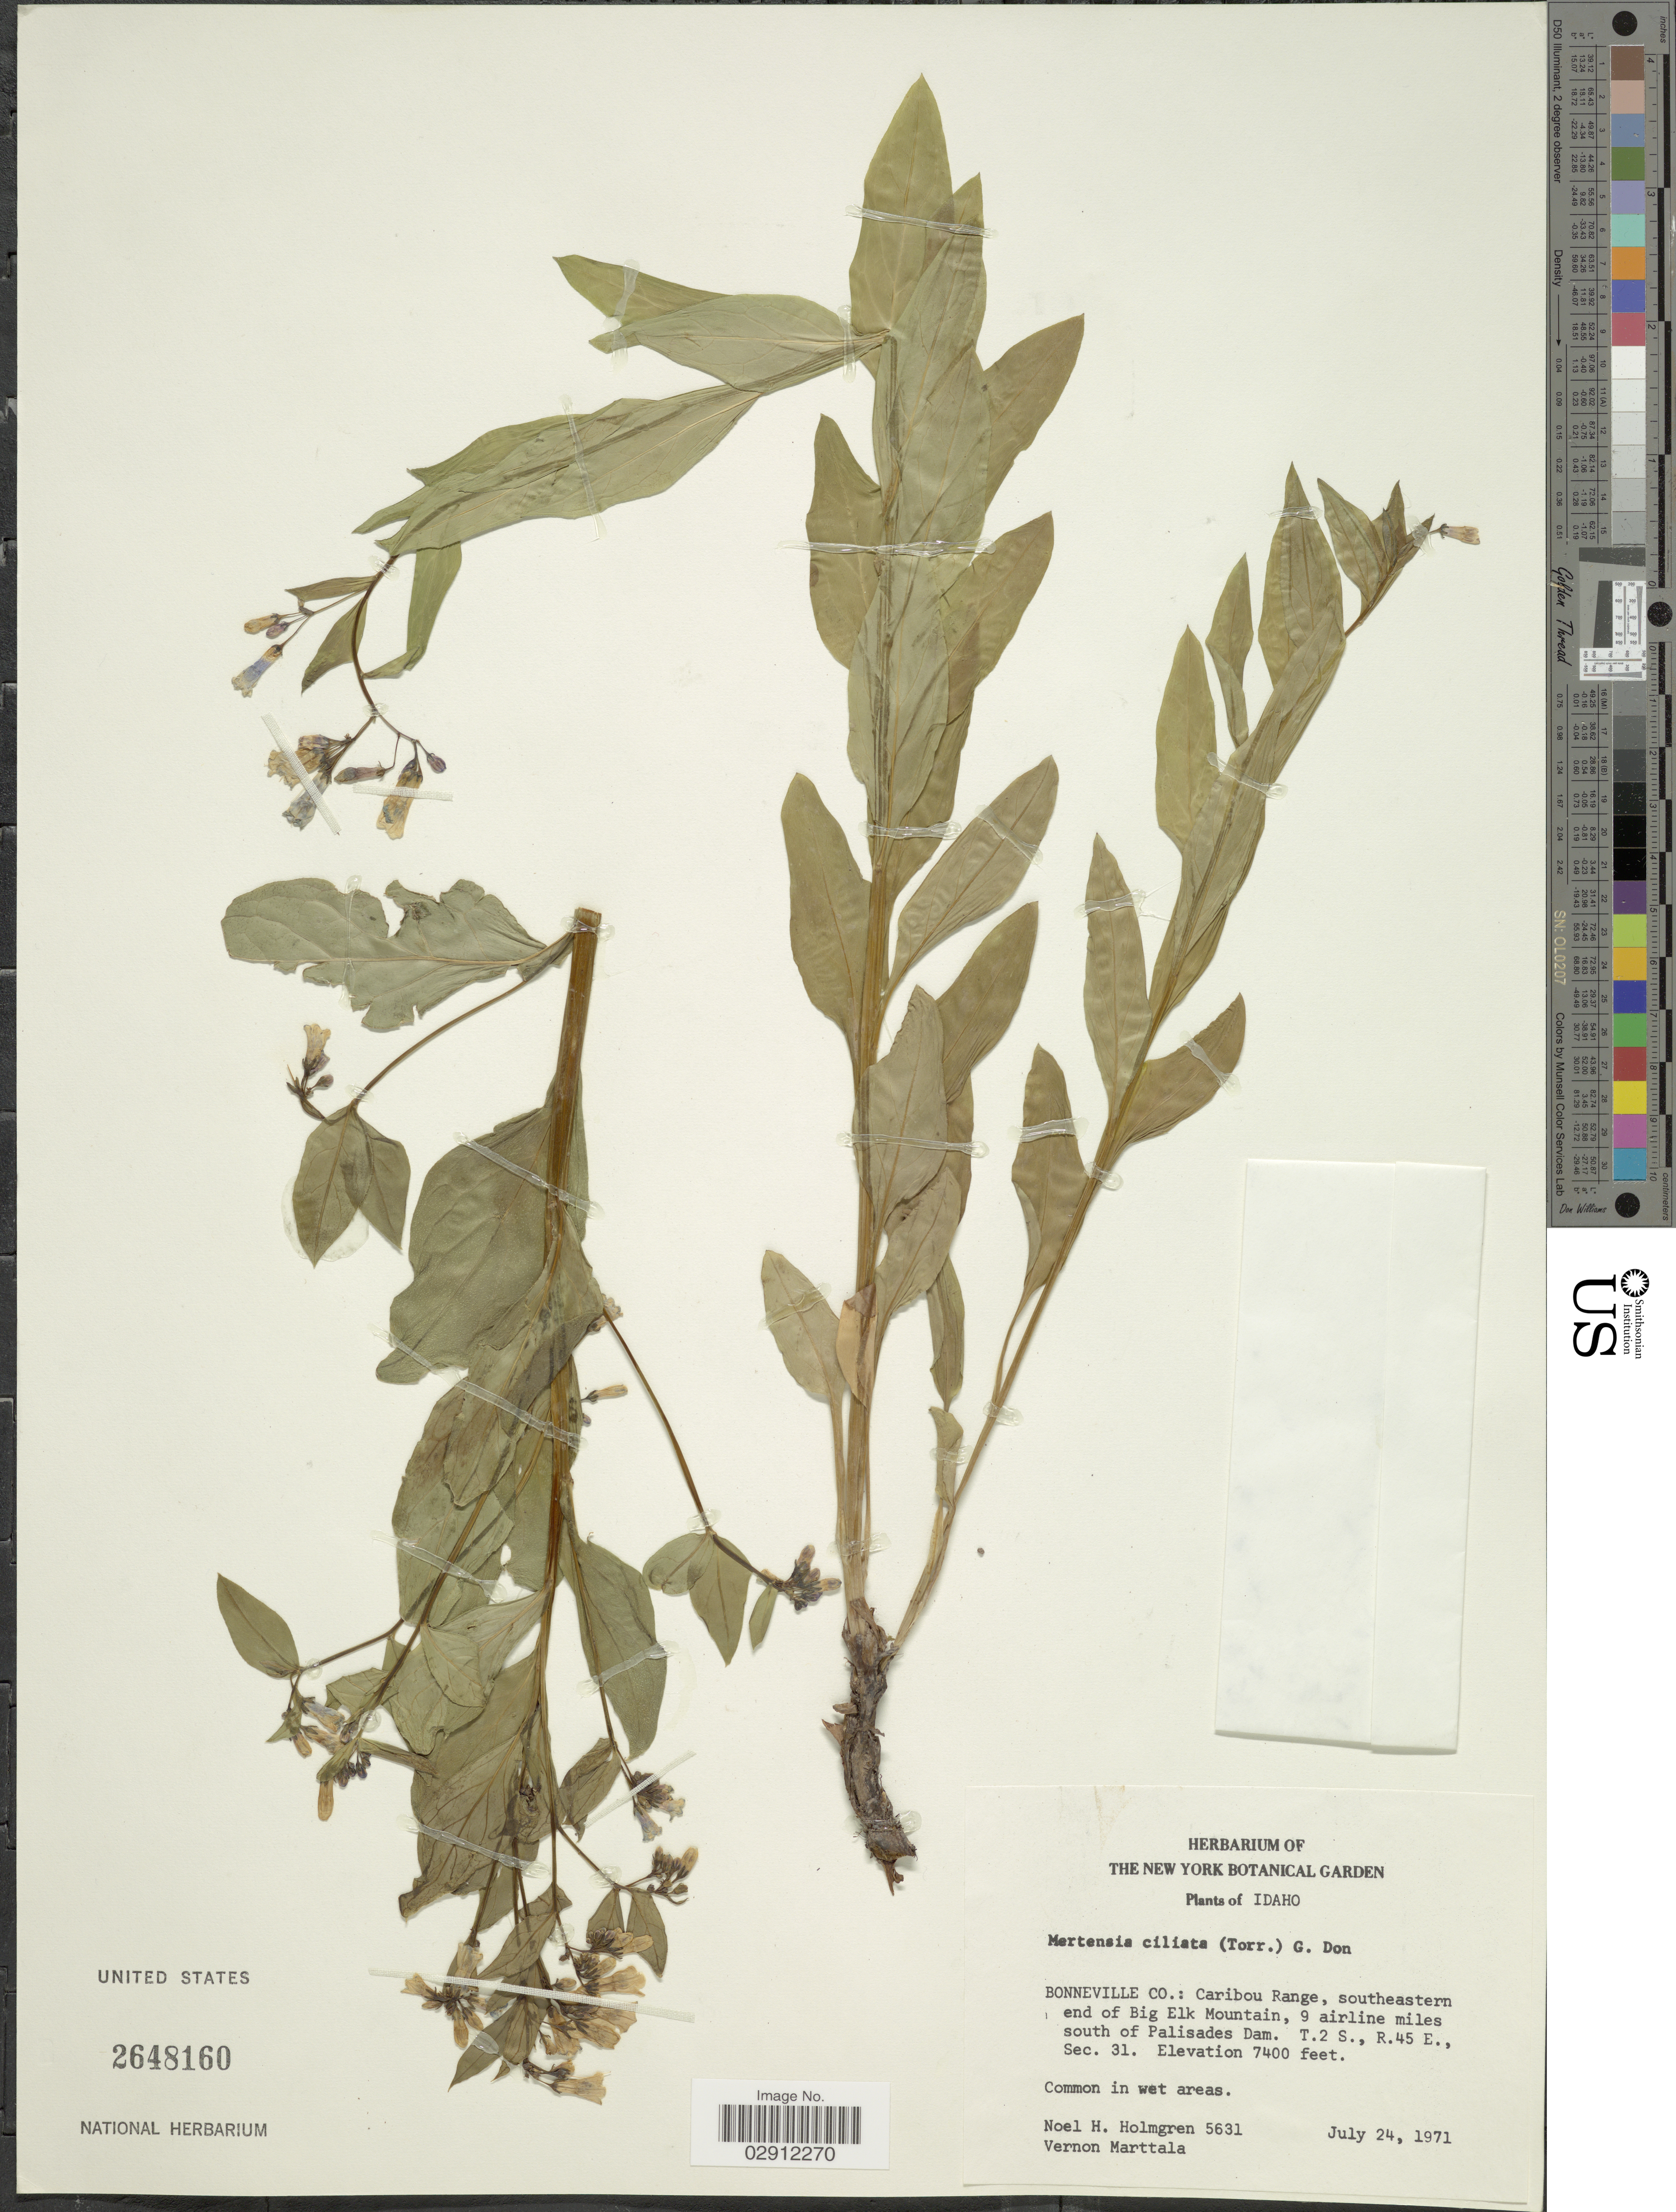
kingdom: Plantae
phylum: Tracheophyta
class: Magnoliopsida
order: Boraginales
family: Boraginaceae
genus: Mertensia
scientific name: Mertensia ciliata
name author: (James) G. Don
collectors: N. H. Holmgren & V. Marttala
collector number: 5631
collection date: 1971-07-24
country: United States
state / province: Idaho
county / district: Bonneville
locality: Caribou Range, southeastern end of Big Elk Mountain, 9 airline miles south of Palisades Dam. T2S, R45E, Sec. 31.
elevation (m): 2256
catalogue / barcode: US 2648160